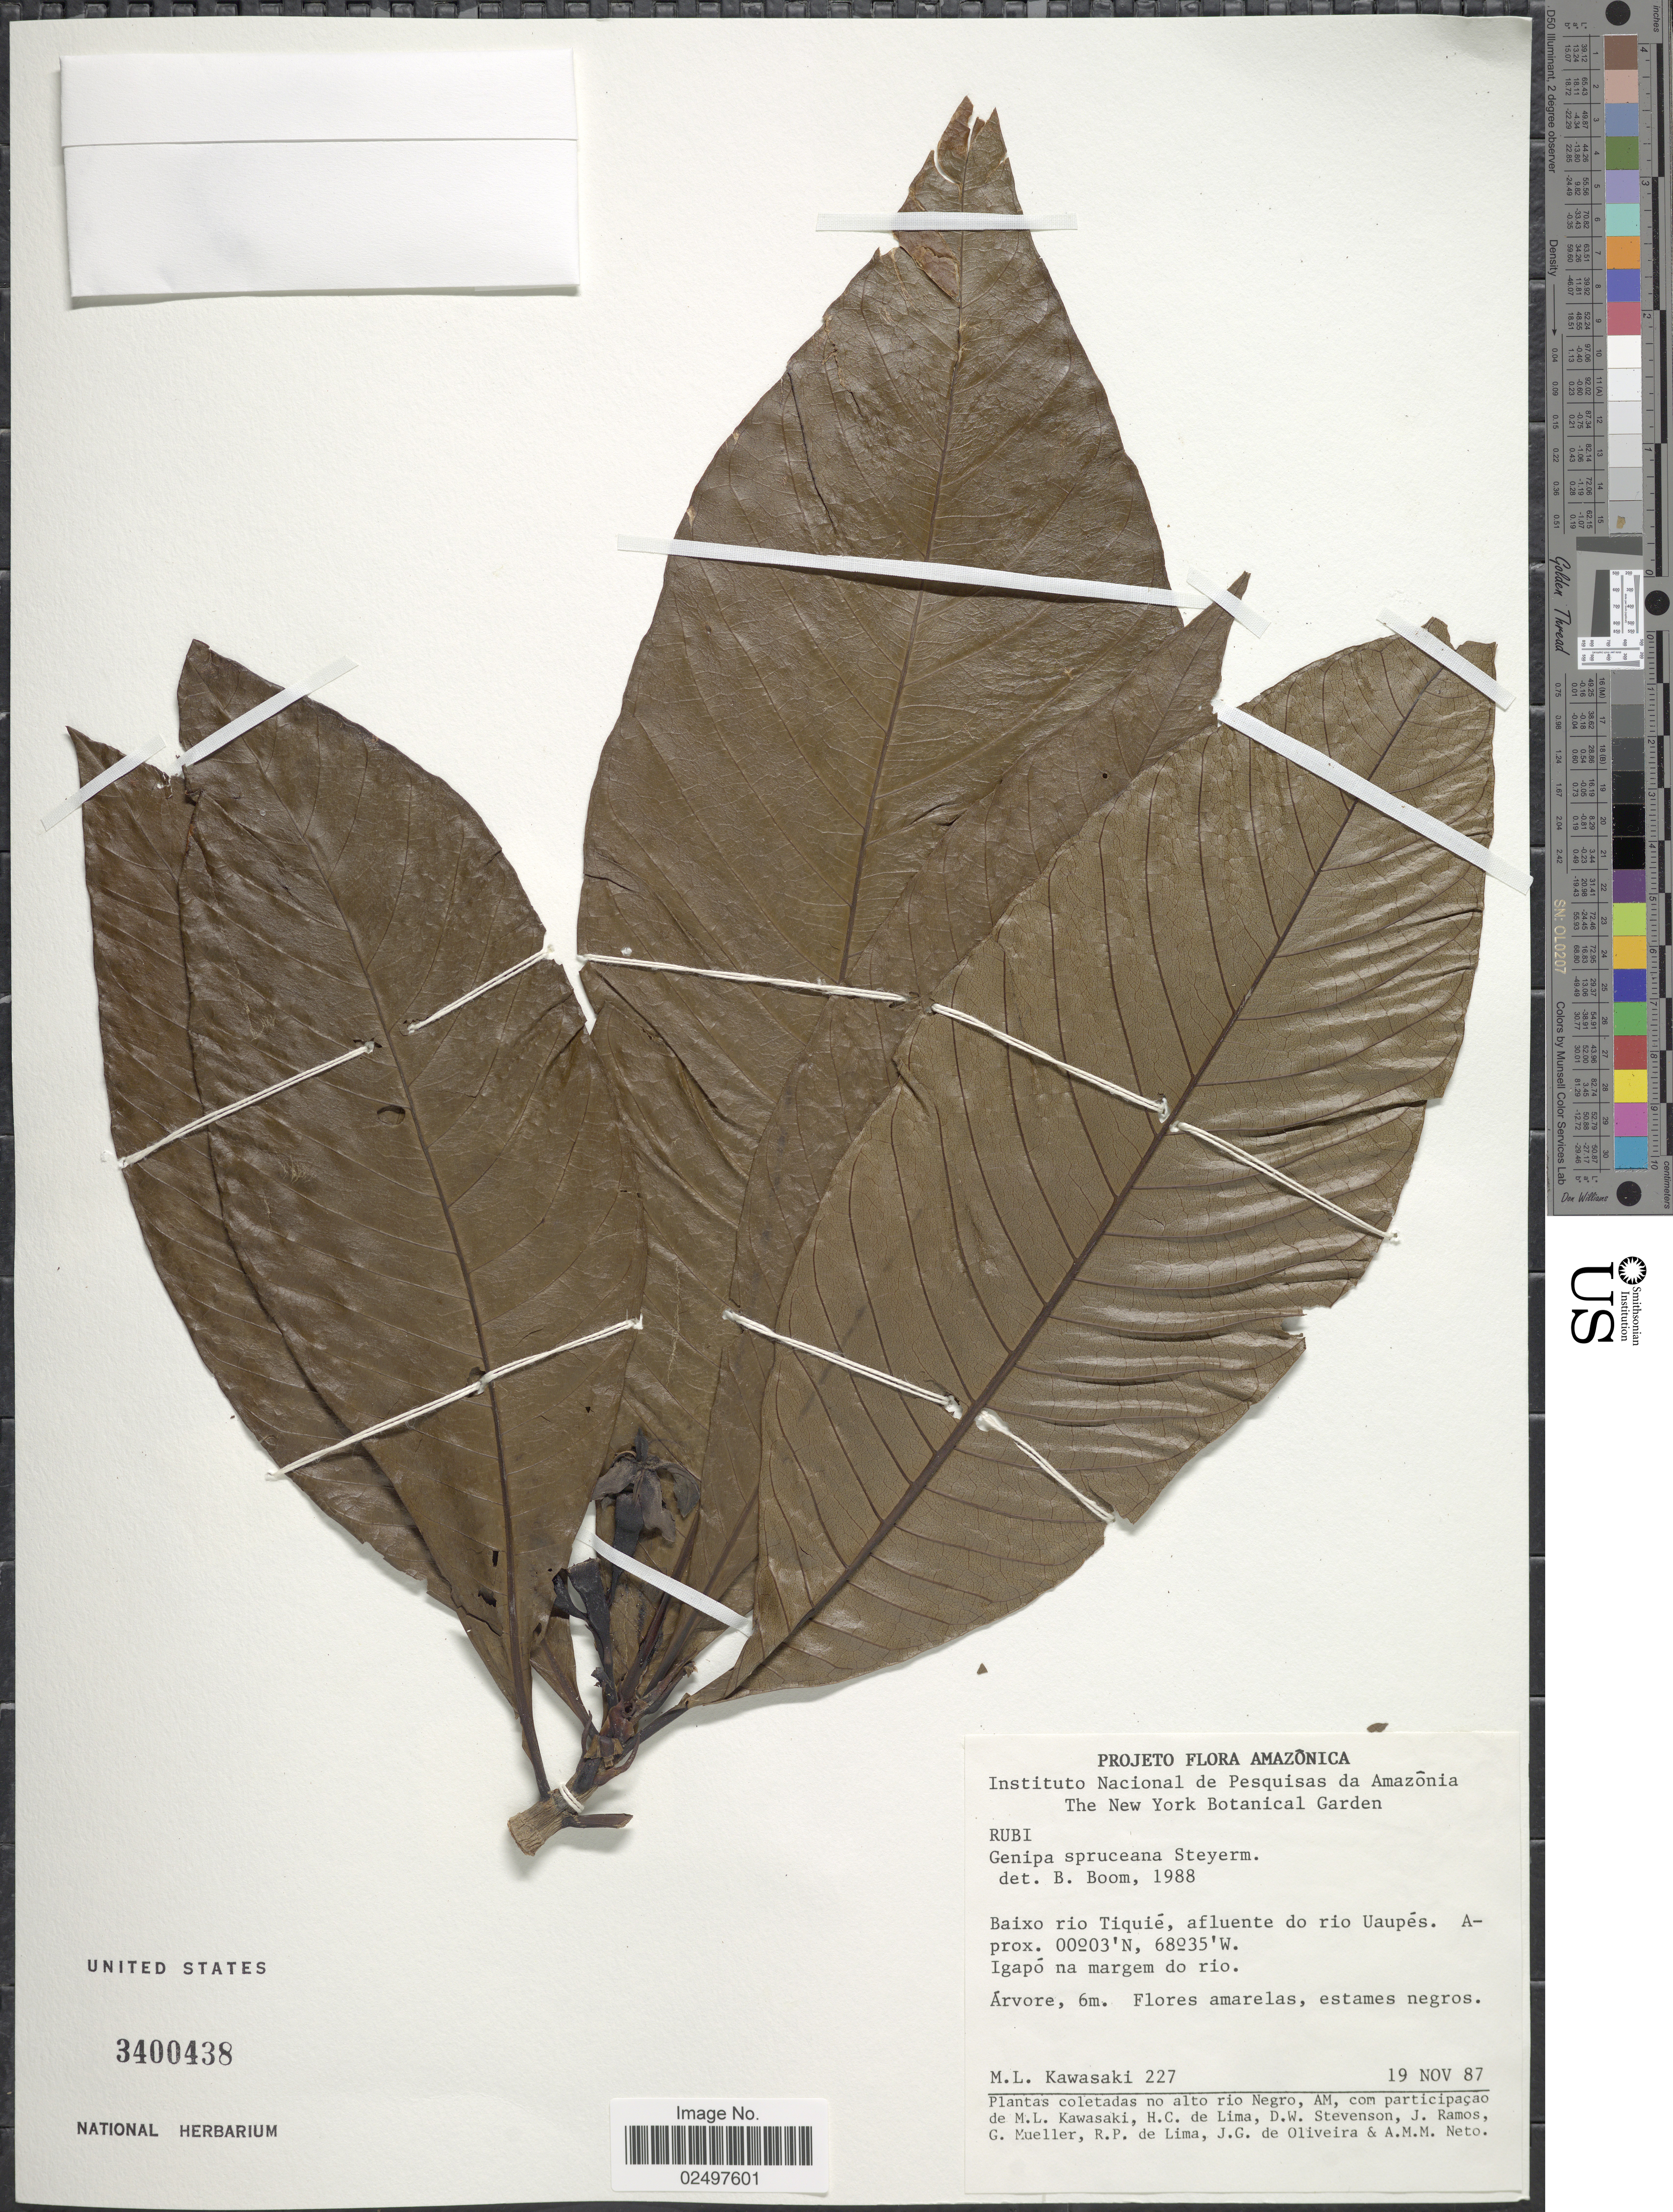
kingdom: Plantae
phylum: Tracheophyta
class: Magnoliopsida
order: Gentianales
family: Rubiaceae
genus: Genipa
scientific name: Genipa spruceana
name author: Steyerm.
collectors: M. Kawasaki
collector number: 227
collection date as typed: Transcribed d/m/y: 19/11/87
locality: Amazonica, Baixo rio Tiquie, afluente do rio Uaupes. Igapo na margem do rio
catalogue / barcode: US 3400438